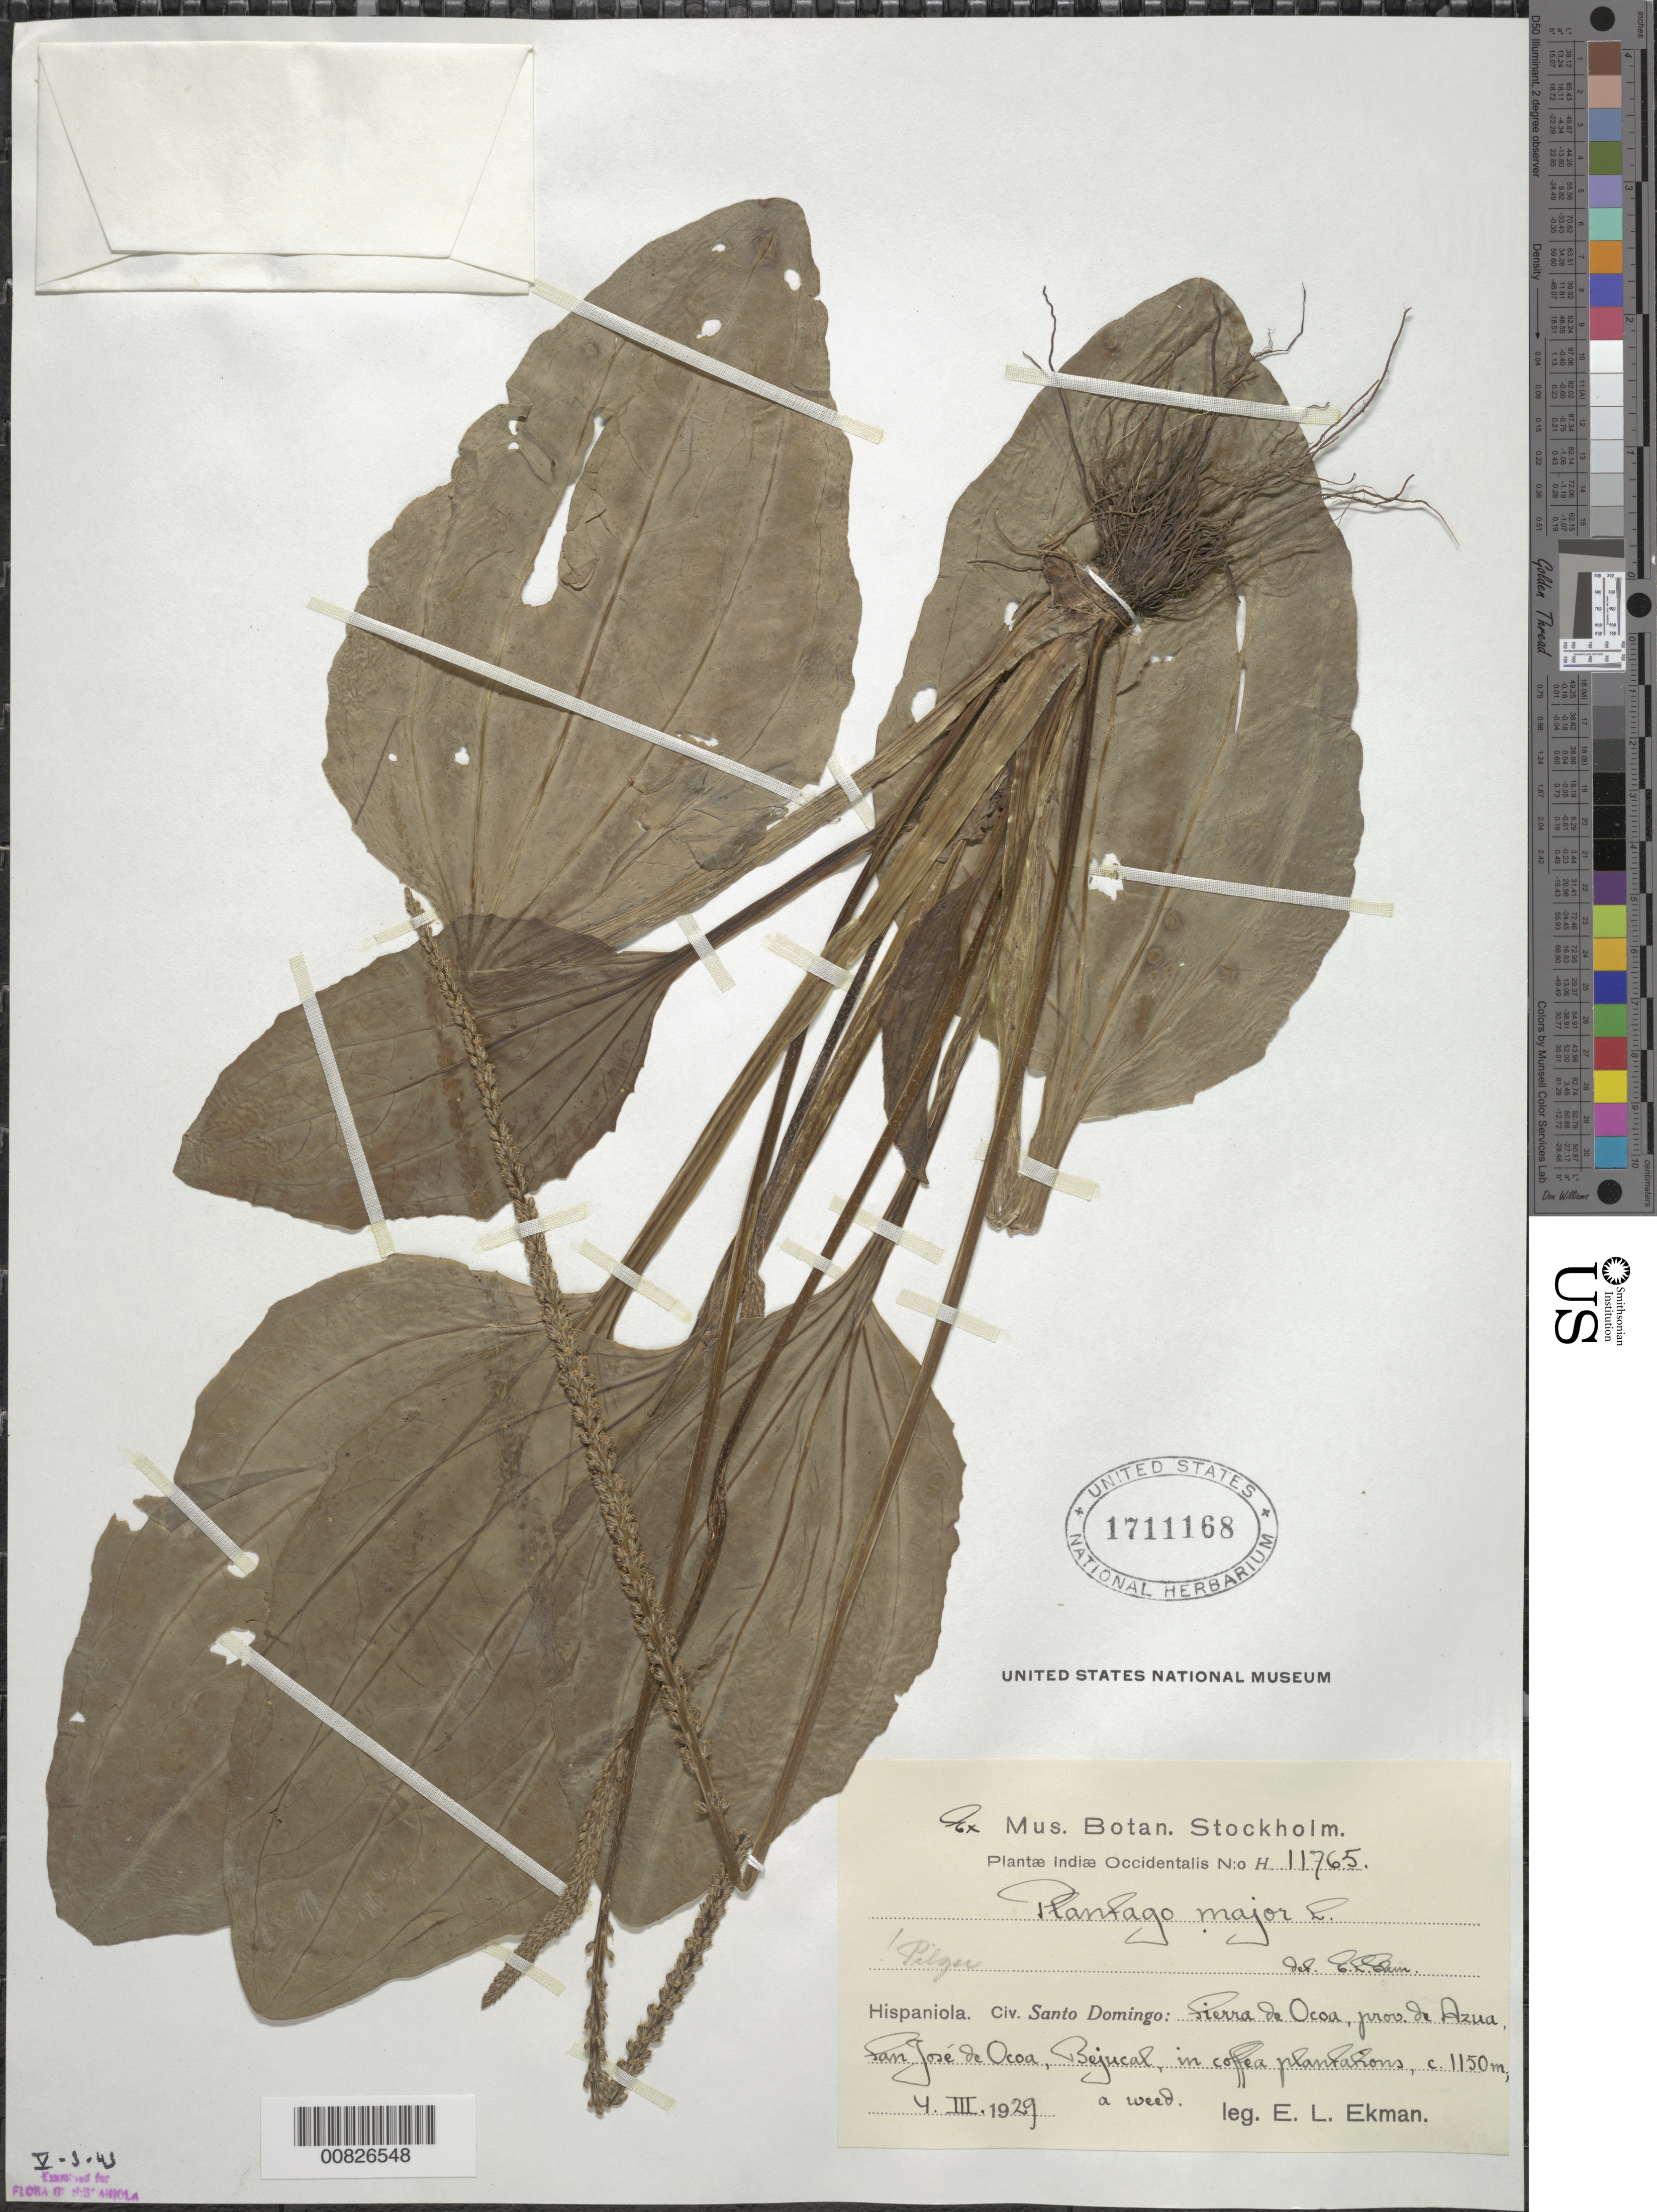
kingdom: Plantae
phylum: Tracheophyta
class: Magnoliopsida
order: Lamiales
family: Plantaginaceae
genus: Plantago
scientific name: Plantago major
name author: L.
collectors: E. L. Ekman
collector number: H 11765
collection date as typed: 04 Mar 1929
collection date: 1929-03-04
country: Dominican Republic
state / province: Azua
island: Hispaniola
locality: Sierra de Ocoa, San José de Ocoa, Bejucal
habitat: In coffee plantations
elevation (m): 1150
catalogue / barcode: US 1711168